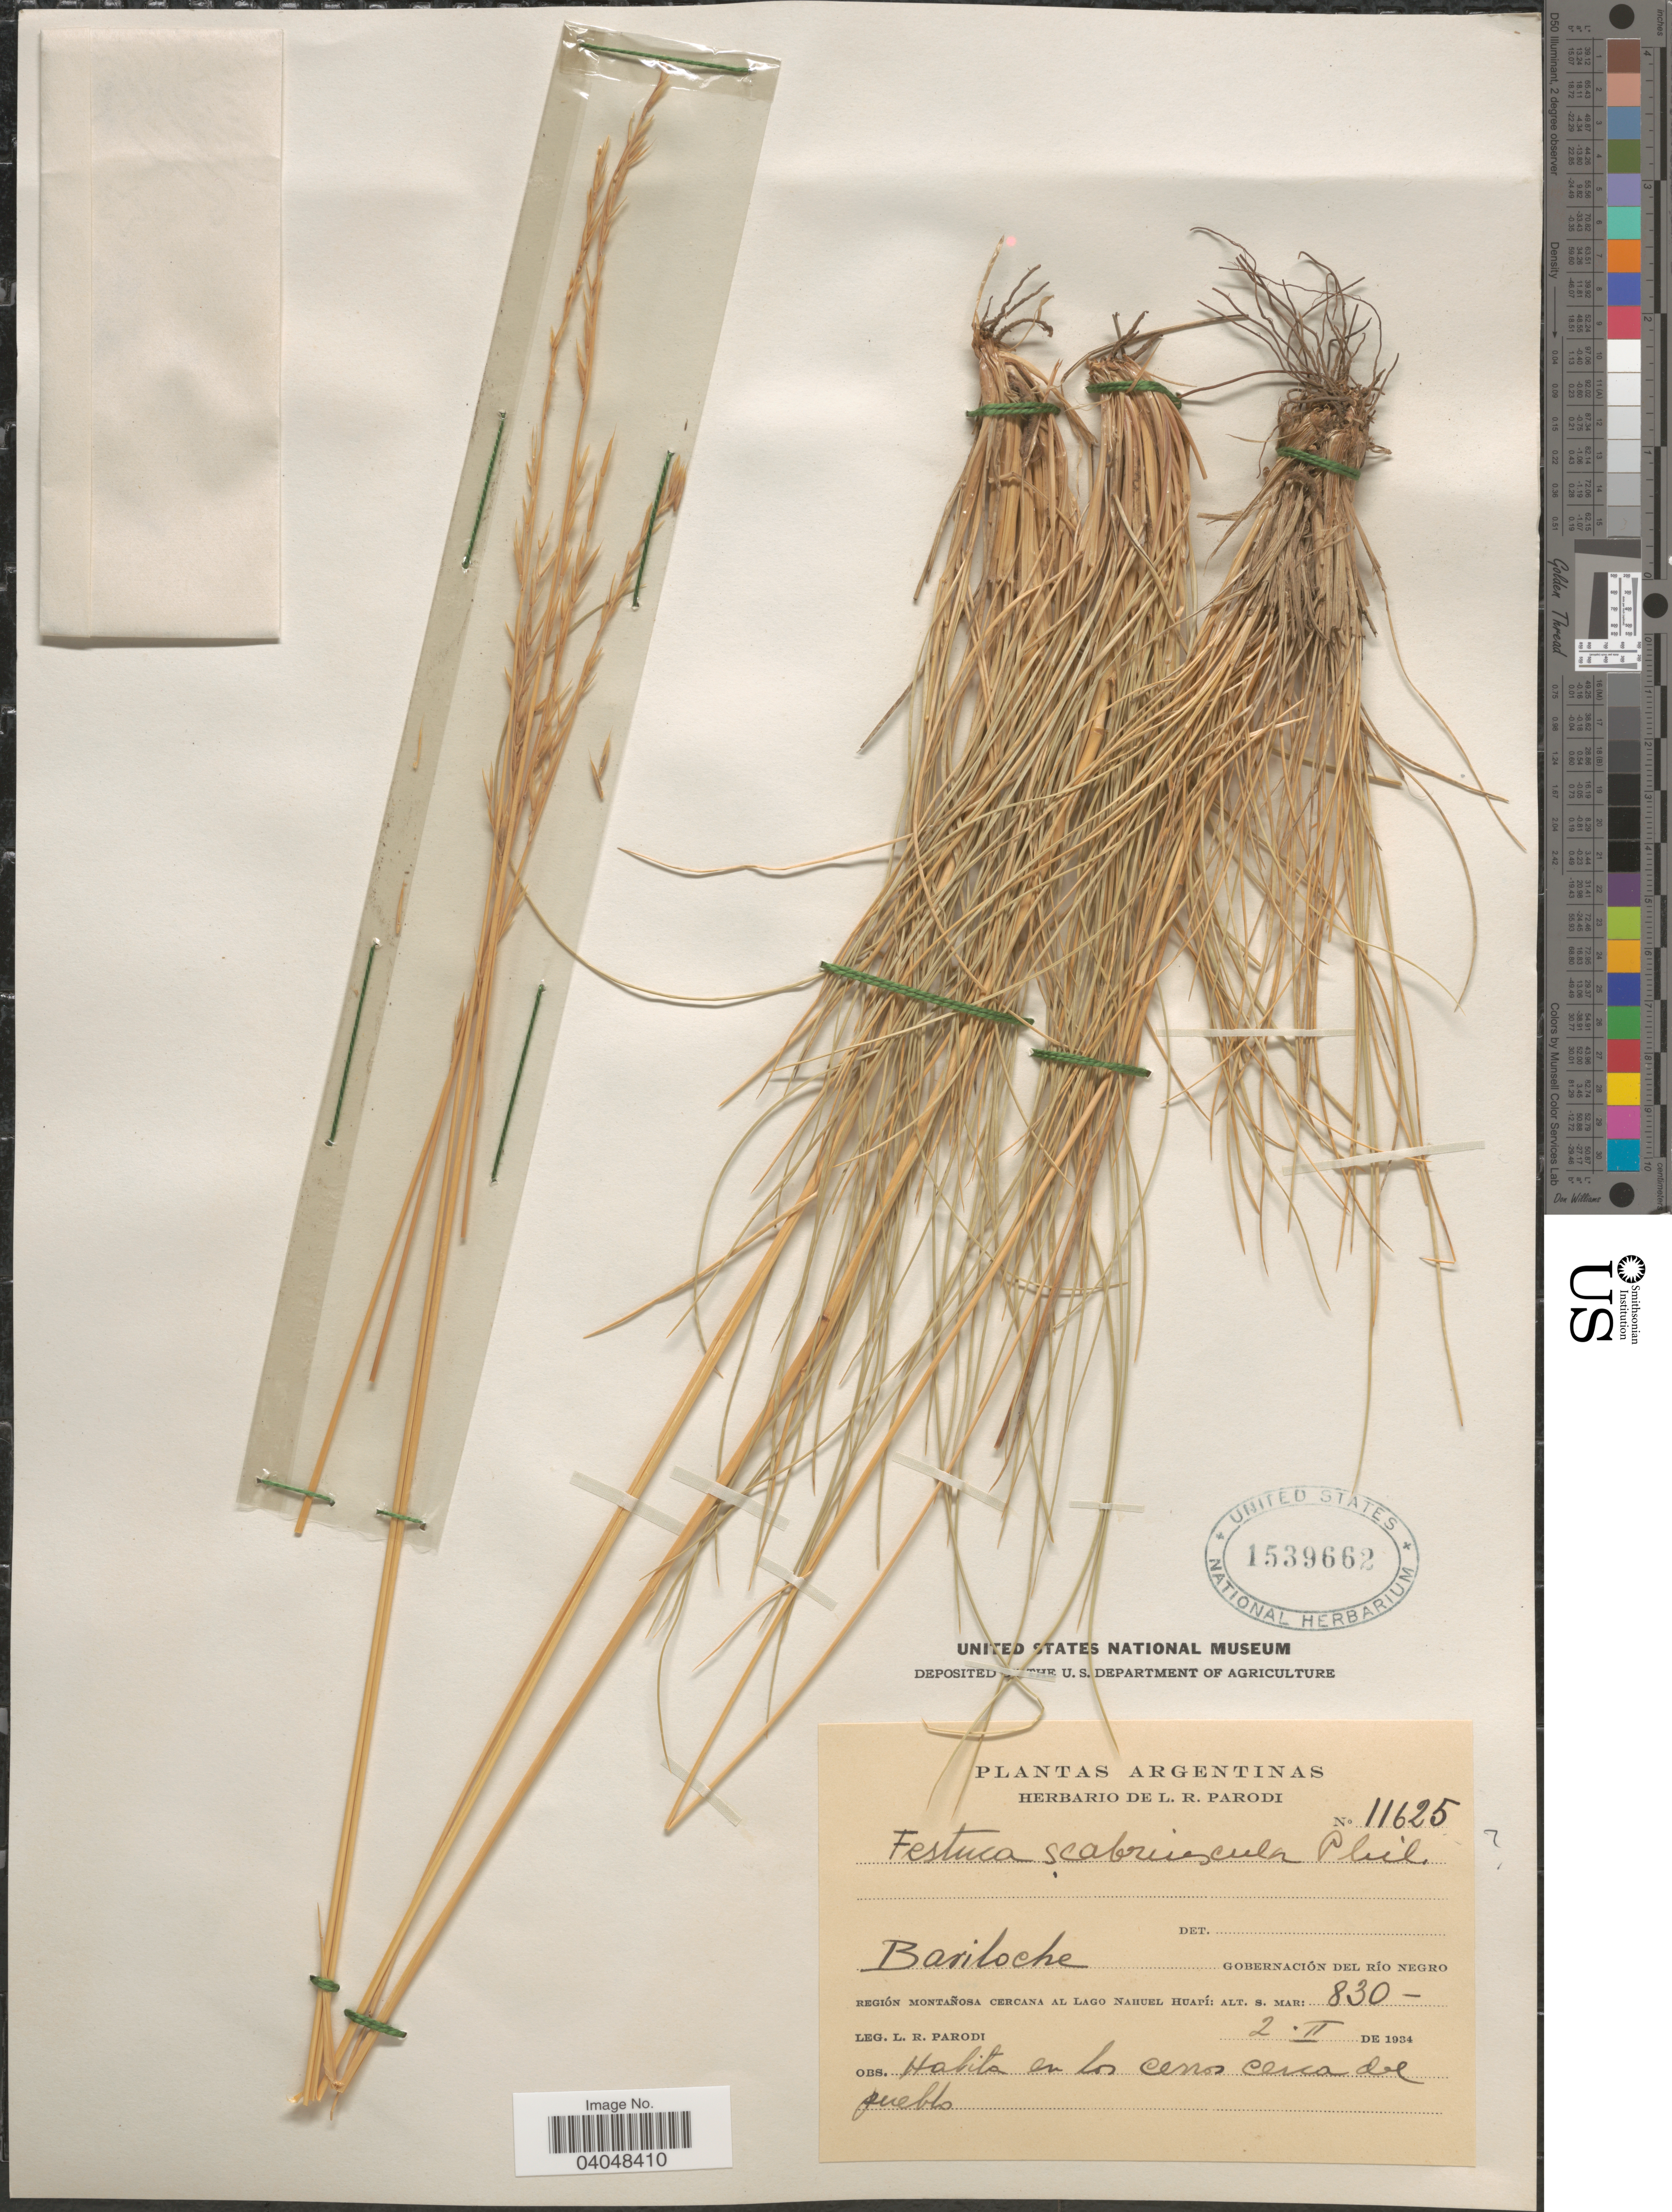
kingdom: Plantae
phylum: Tracheophyta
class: Liliopsida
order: Poales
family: Poaceae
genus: Festuca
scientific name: Festuca scabriuscula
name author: Phil.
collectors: L. R. Parodi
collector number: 11625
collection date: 1934-02-02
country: Argentina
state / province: Rio Negro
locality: Bariloche. Gobernación del Río Negro. Región Montañosa cercana al Lago Nahuel Huapí.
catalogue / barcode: US 1539662